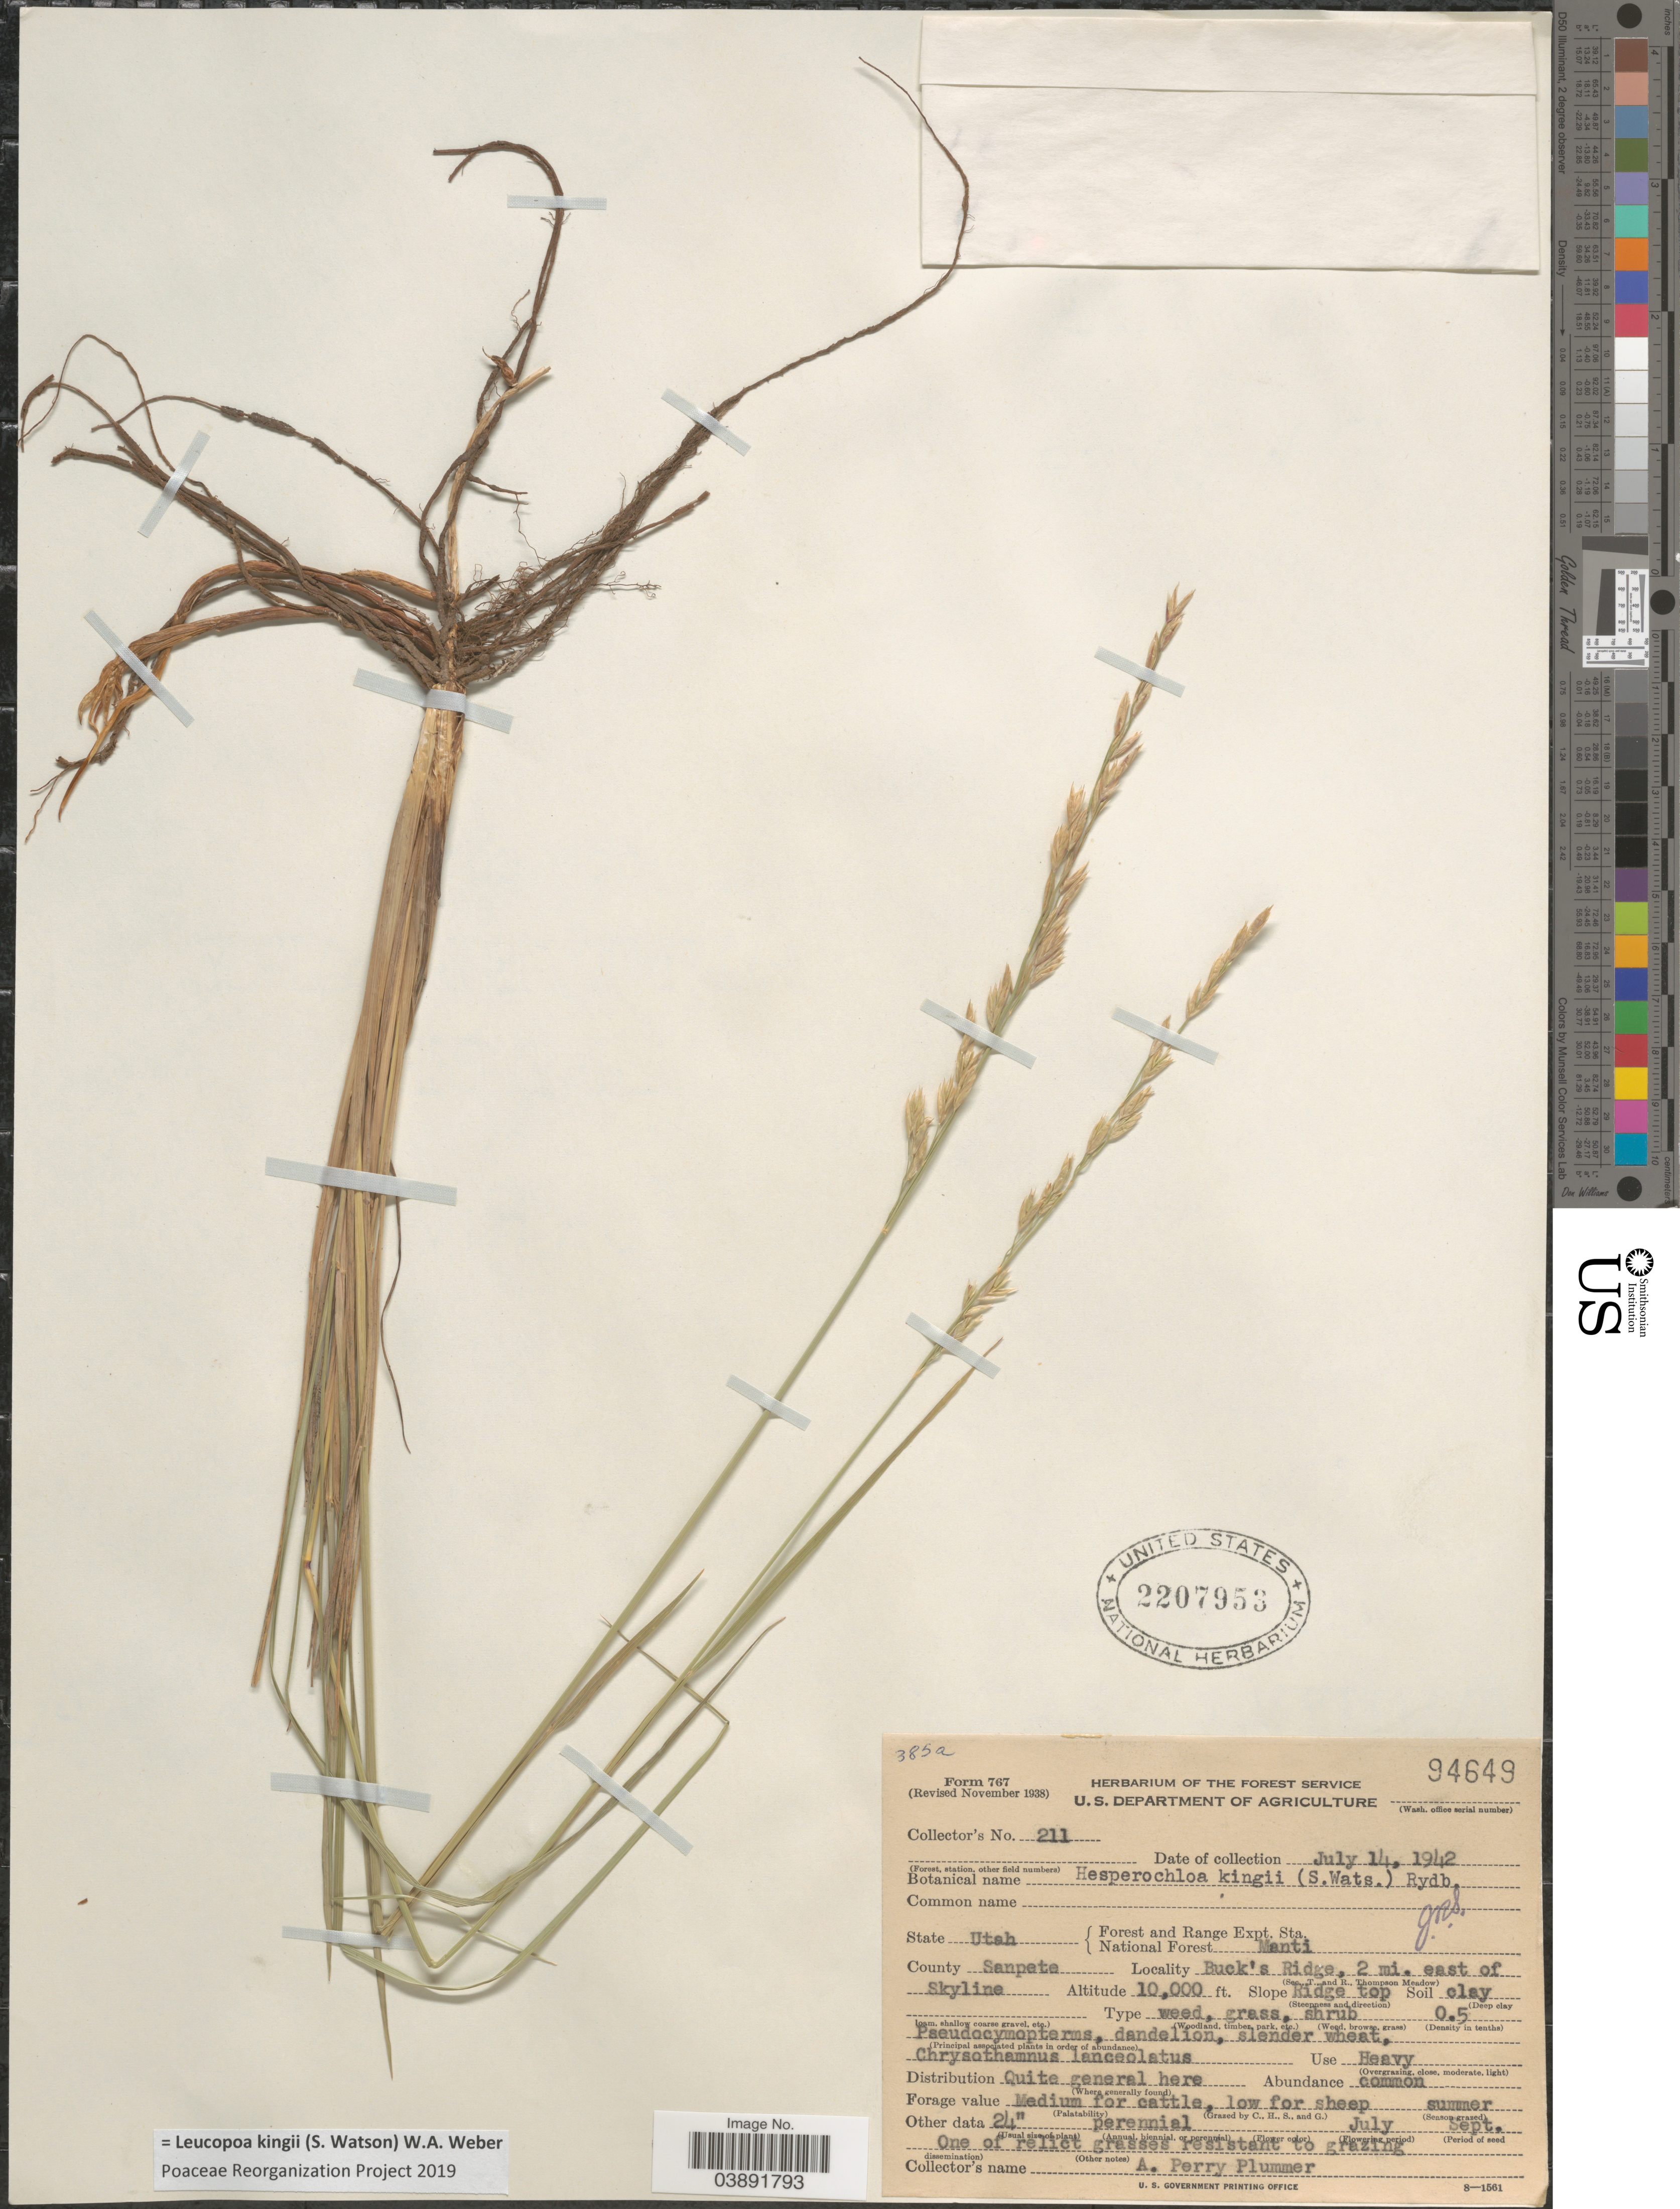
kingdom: Plantae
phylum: Tracheophyta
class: Liliopsida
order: Poales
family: Poaceae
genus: Hesperochloa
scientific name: Hesperochloa kingii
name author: (S. Watson) Rydb.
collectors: A. Plummer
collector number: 211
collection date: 1942-07-14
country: United States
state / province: Utah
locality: Forest and Range Expt. Sta. National Forest Manti. County Sanpete. Buck's Ridge, 2 mi. east of Skyline.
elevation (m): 3048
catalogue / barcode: US 2207953